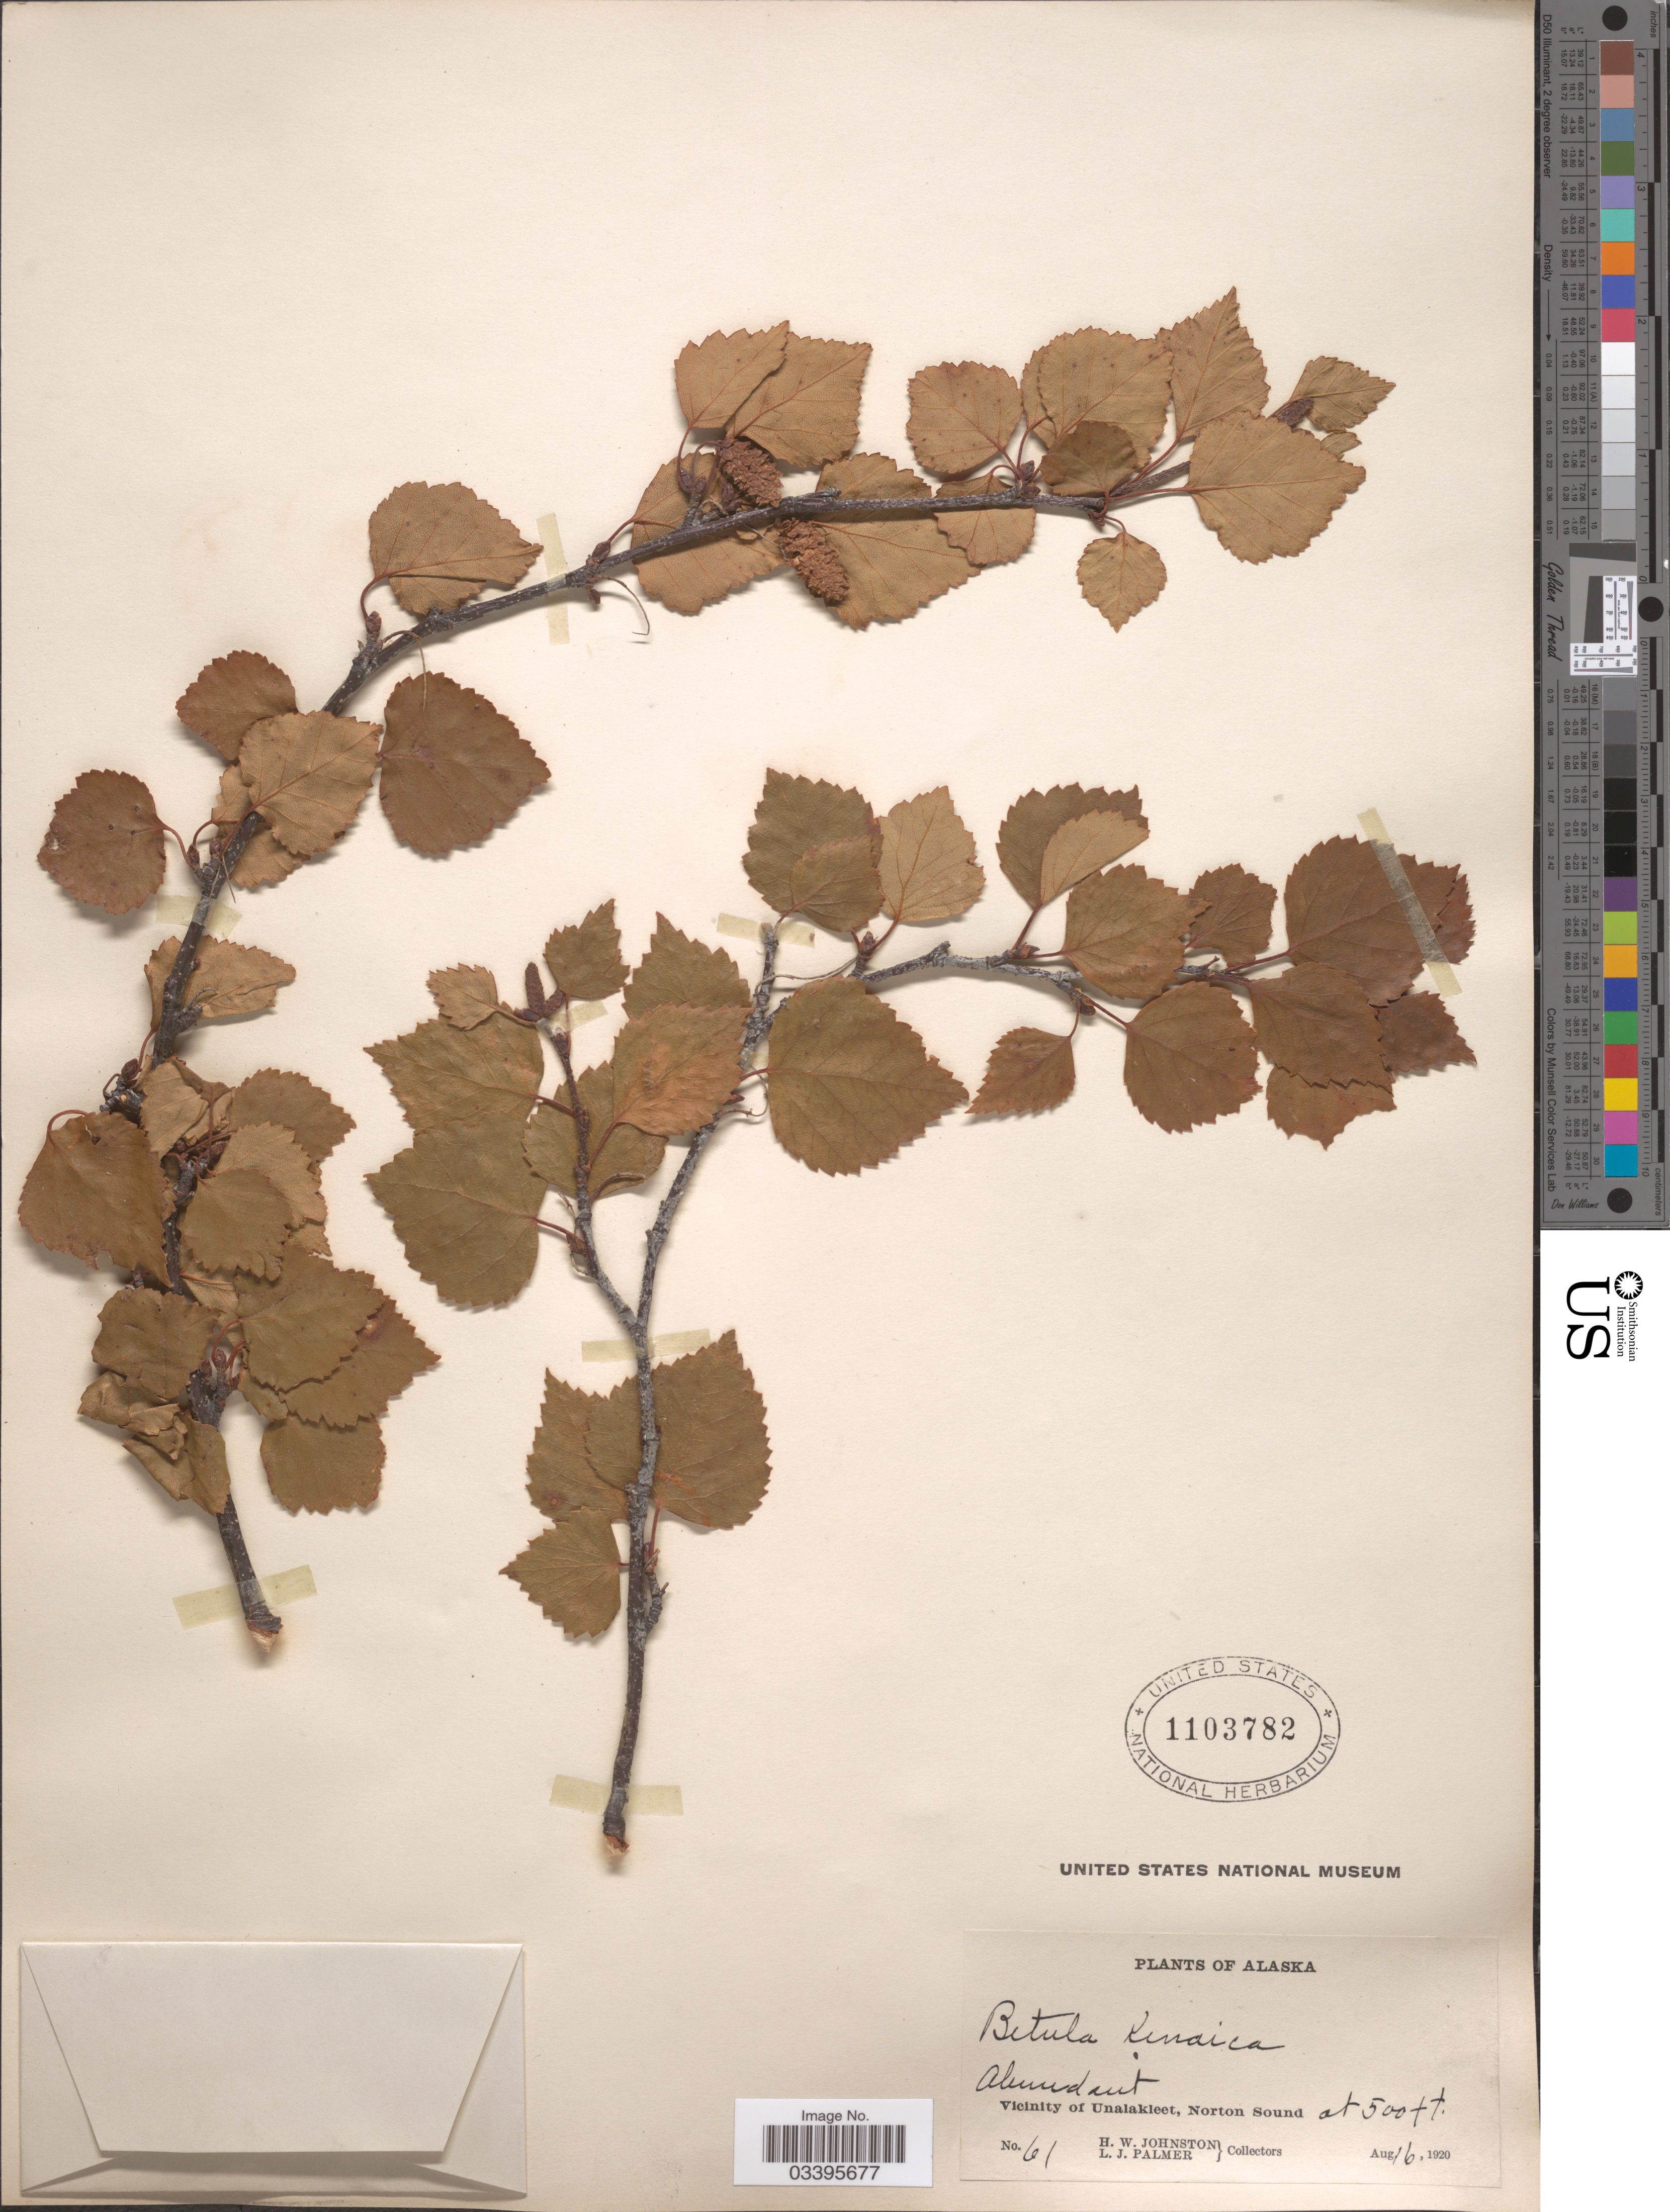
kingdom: Plantae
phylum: Tracheophyta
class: Magnoliopsida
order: Fagales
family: Betulaceae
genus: Betula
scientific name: Betula kenaica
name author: W.H. Evans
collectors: H. W. Johnston & L. J. Palmer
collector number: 61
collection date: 1920-08-16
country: United States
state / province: Alaska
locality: Vicinity of Unalakleet, Norton Sound.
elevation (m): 152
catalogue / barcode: US 1103782